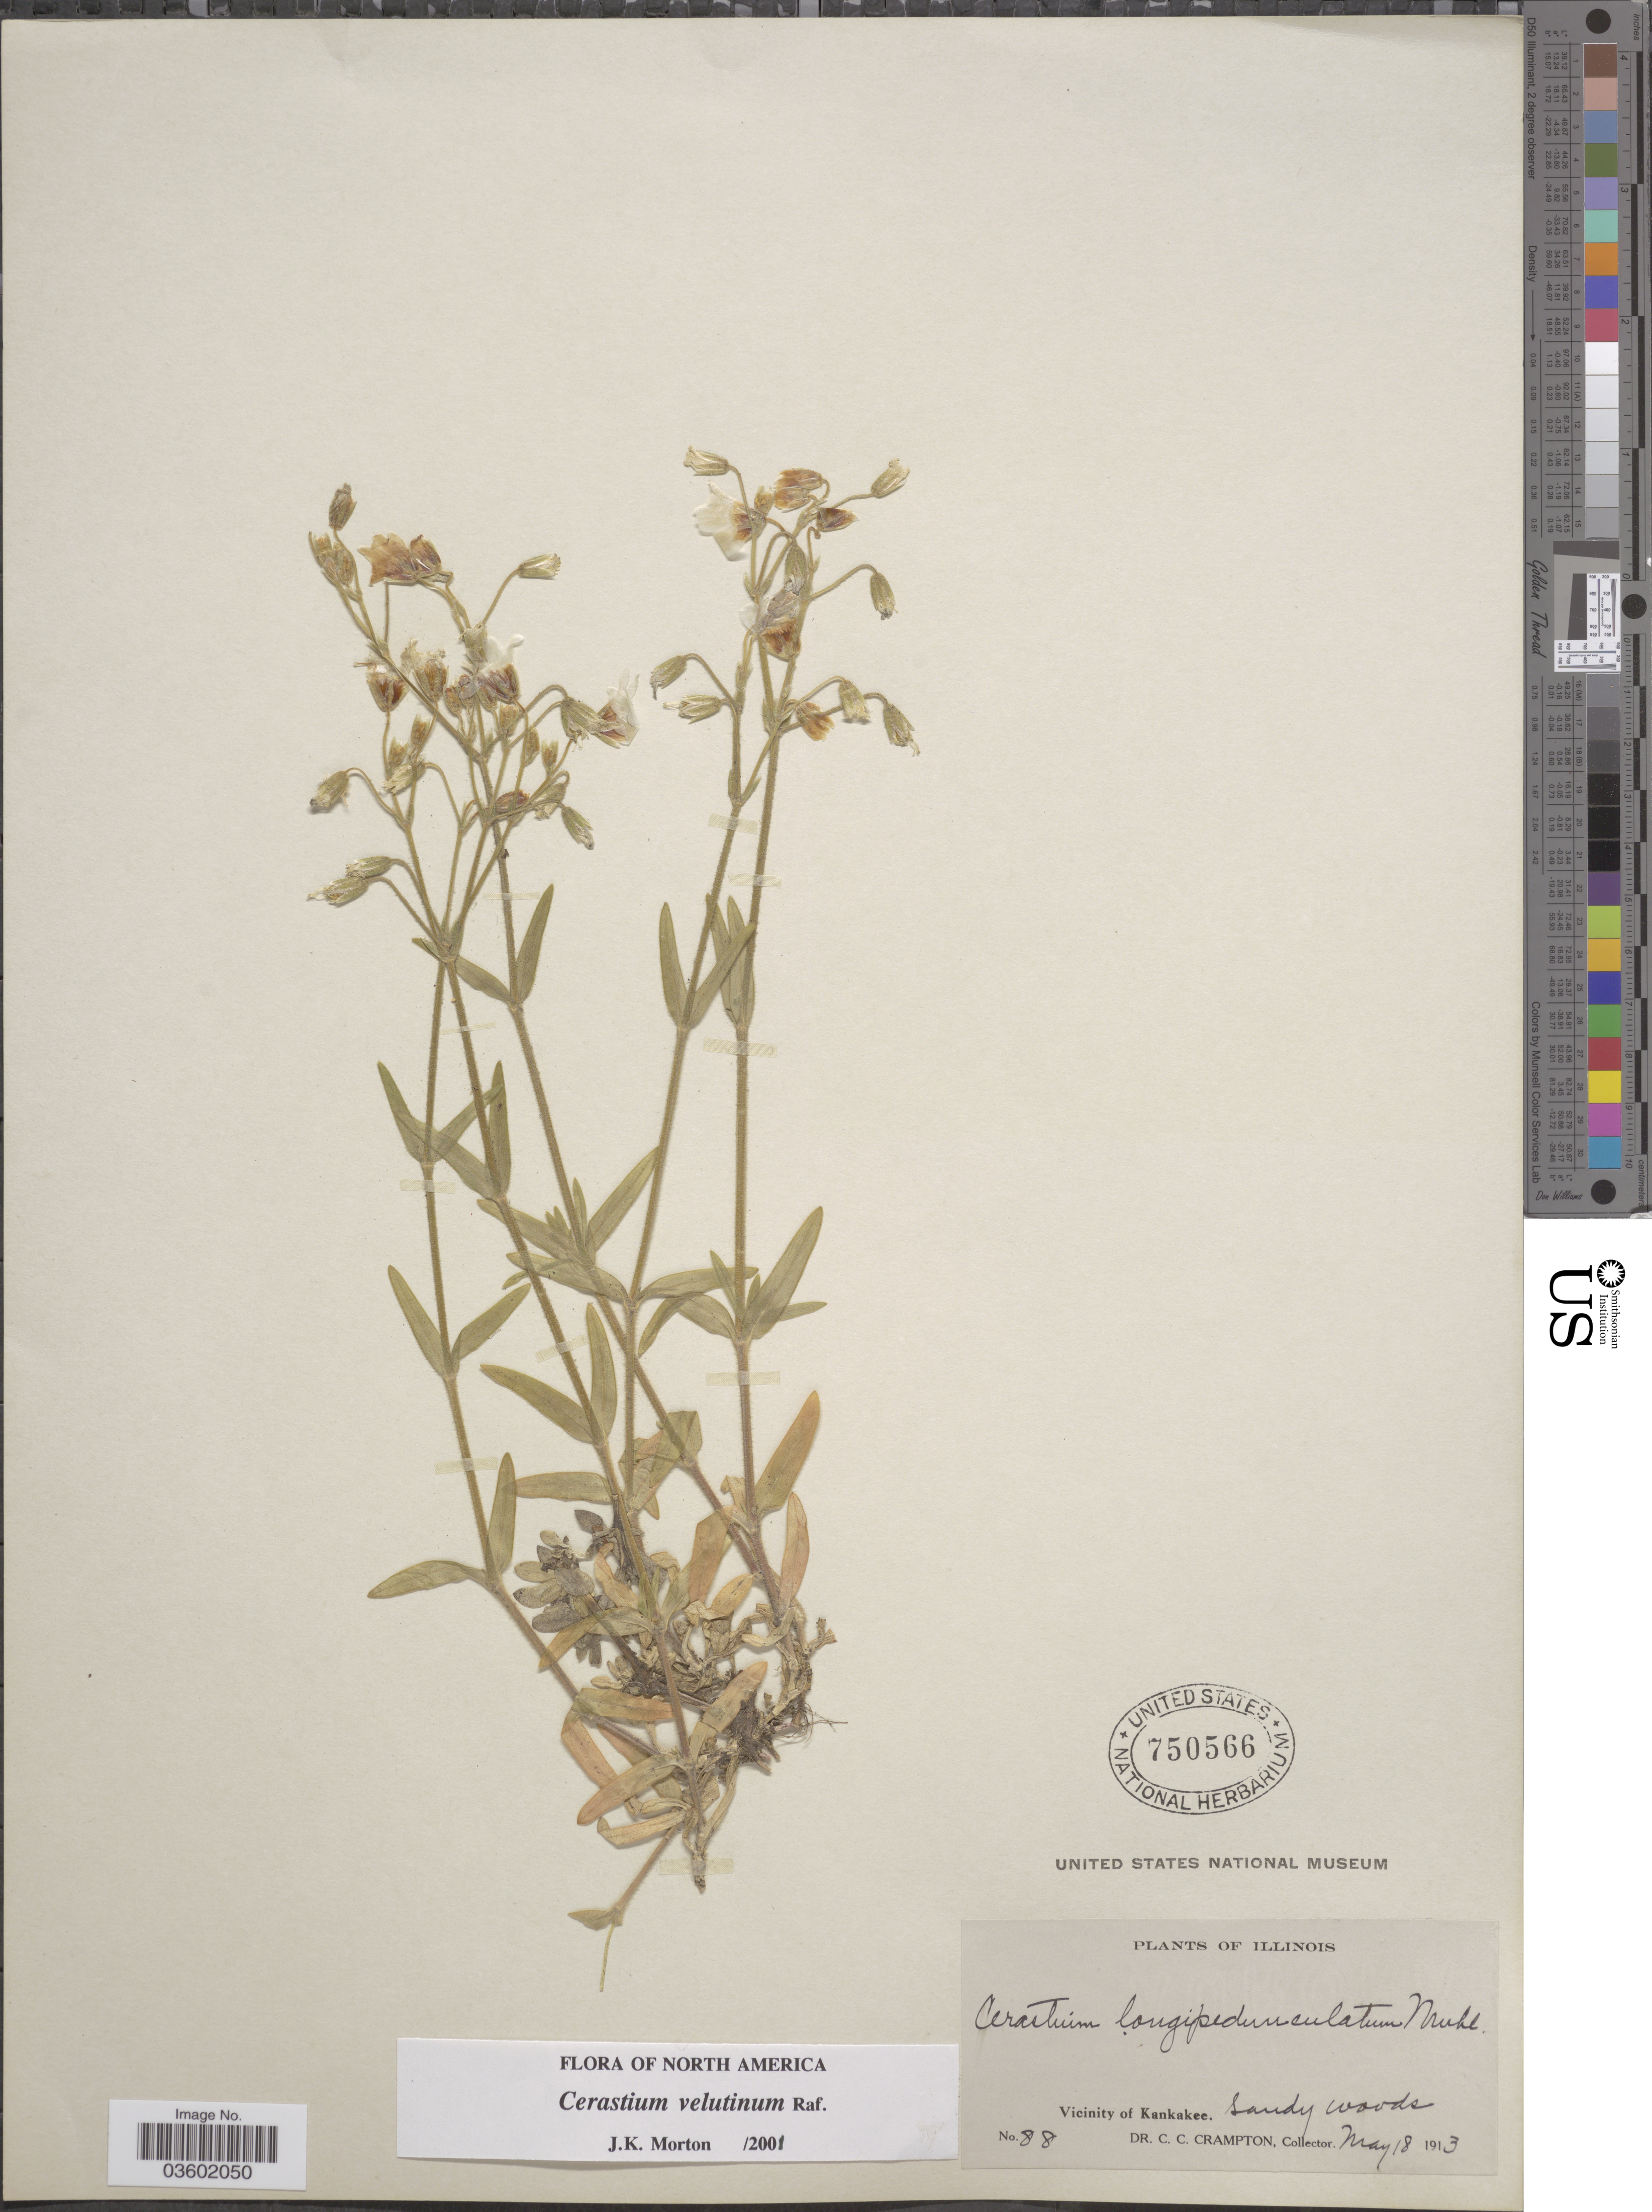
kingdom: Plantae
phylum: Tracheophyta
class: Magnoliopsida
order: Caryophyllales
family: Caryophyllaceae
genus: Cerastium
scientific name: Cerastium velutinum var. velutinum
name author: Raf.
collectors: C. Crampton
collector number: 88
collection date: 1913-05-18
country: United States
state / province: Illinois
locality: Vicinity of Kankakee.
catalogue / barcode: US 750566